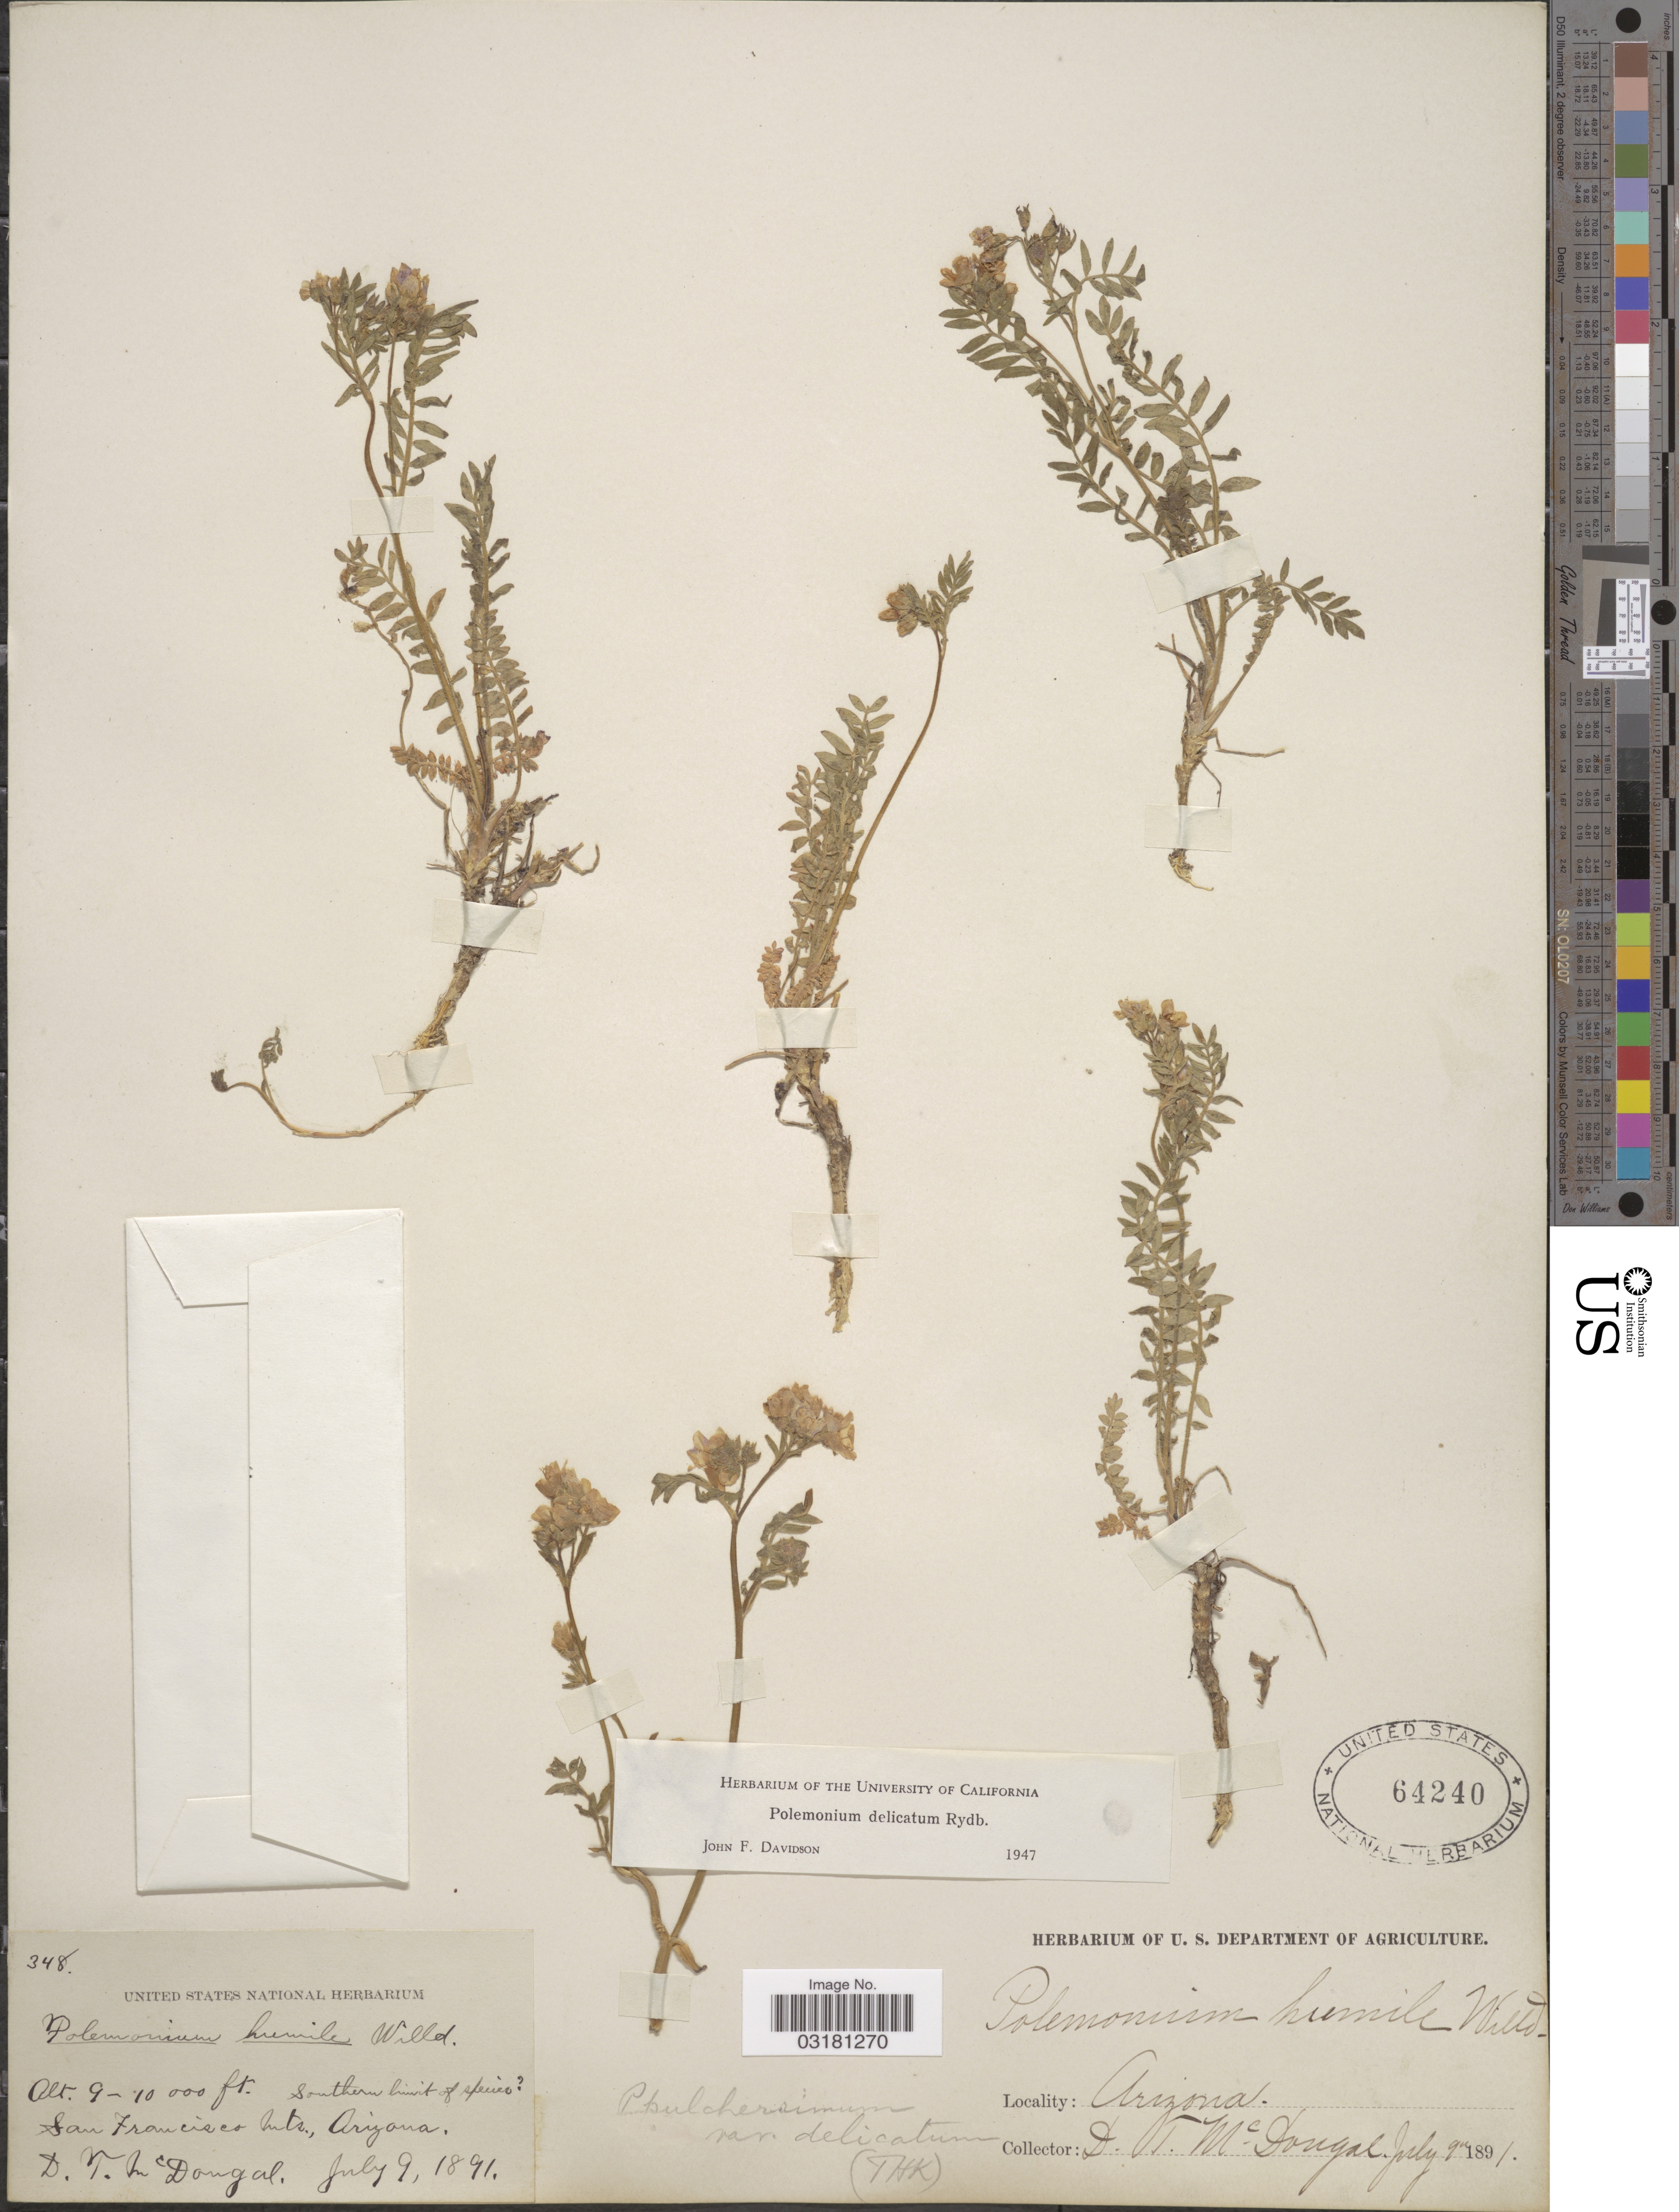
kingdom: Plantae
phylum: Tracheophyta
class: Magnoliopsida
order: Ericales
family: Polemoniaceae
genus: Polemonium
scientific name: Polemonium delicatum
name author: Rydb.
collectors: D. McDougal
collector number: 348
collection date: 1891-07-09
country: United States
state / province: Arizona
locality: San Francisco Mts.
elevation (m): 2743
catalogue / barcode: US 64240